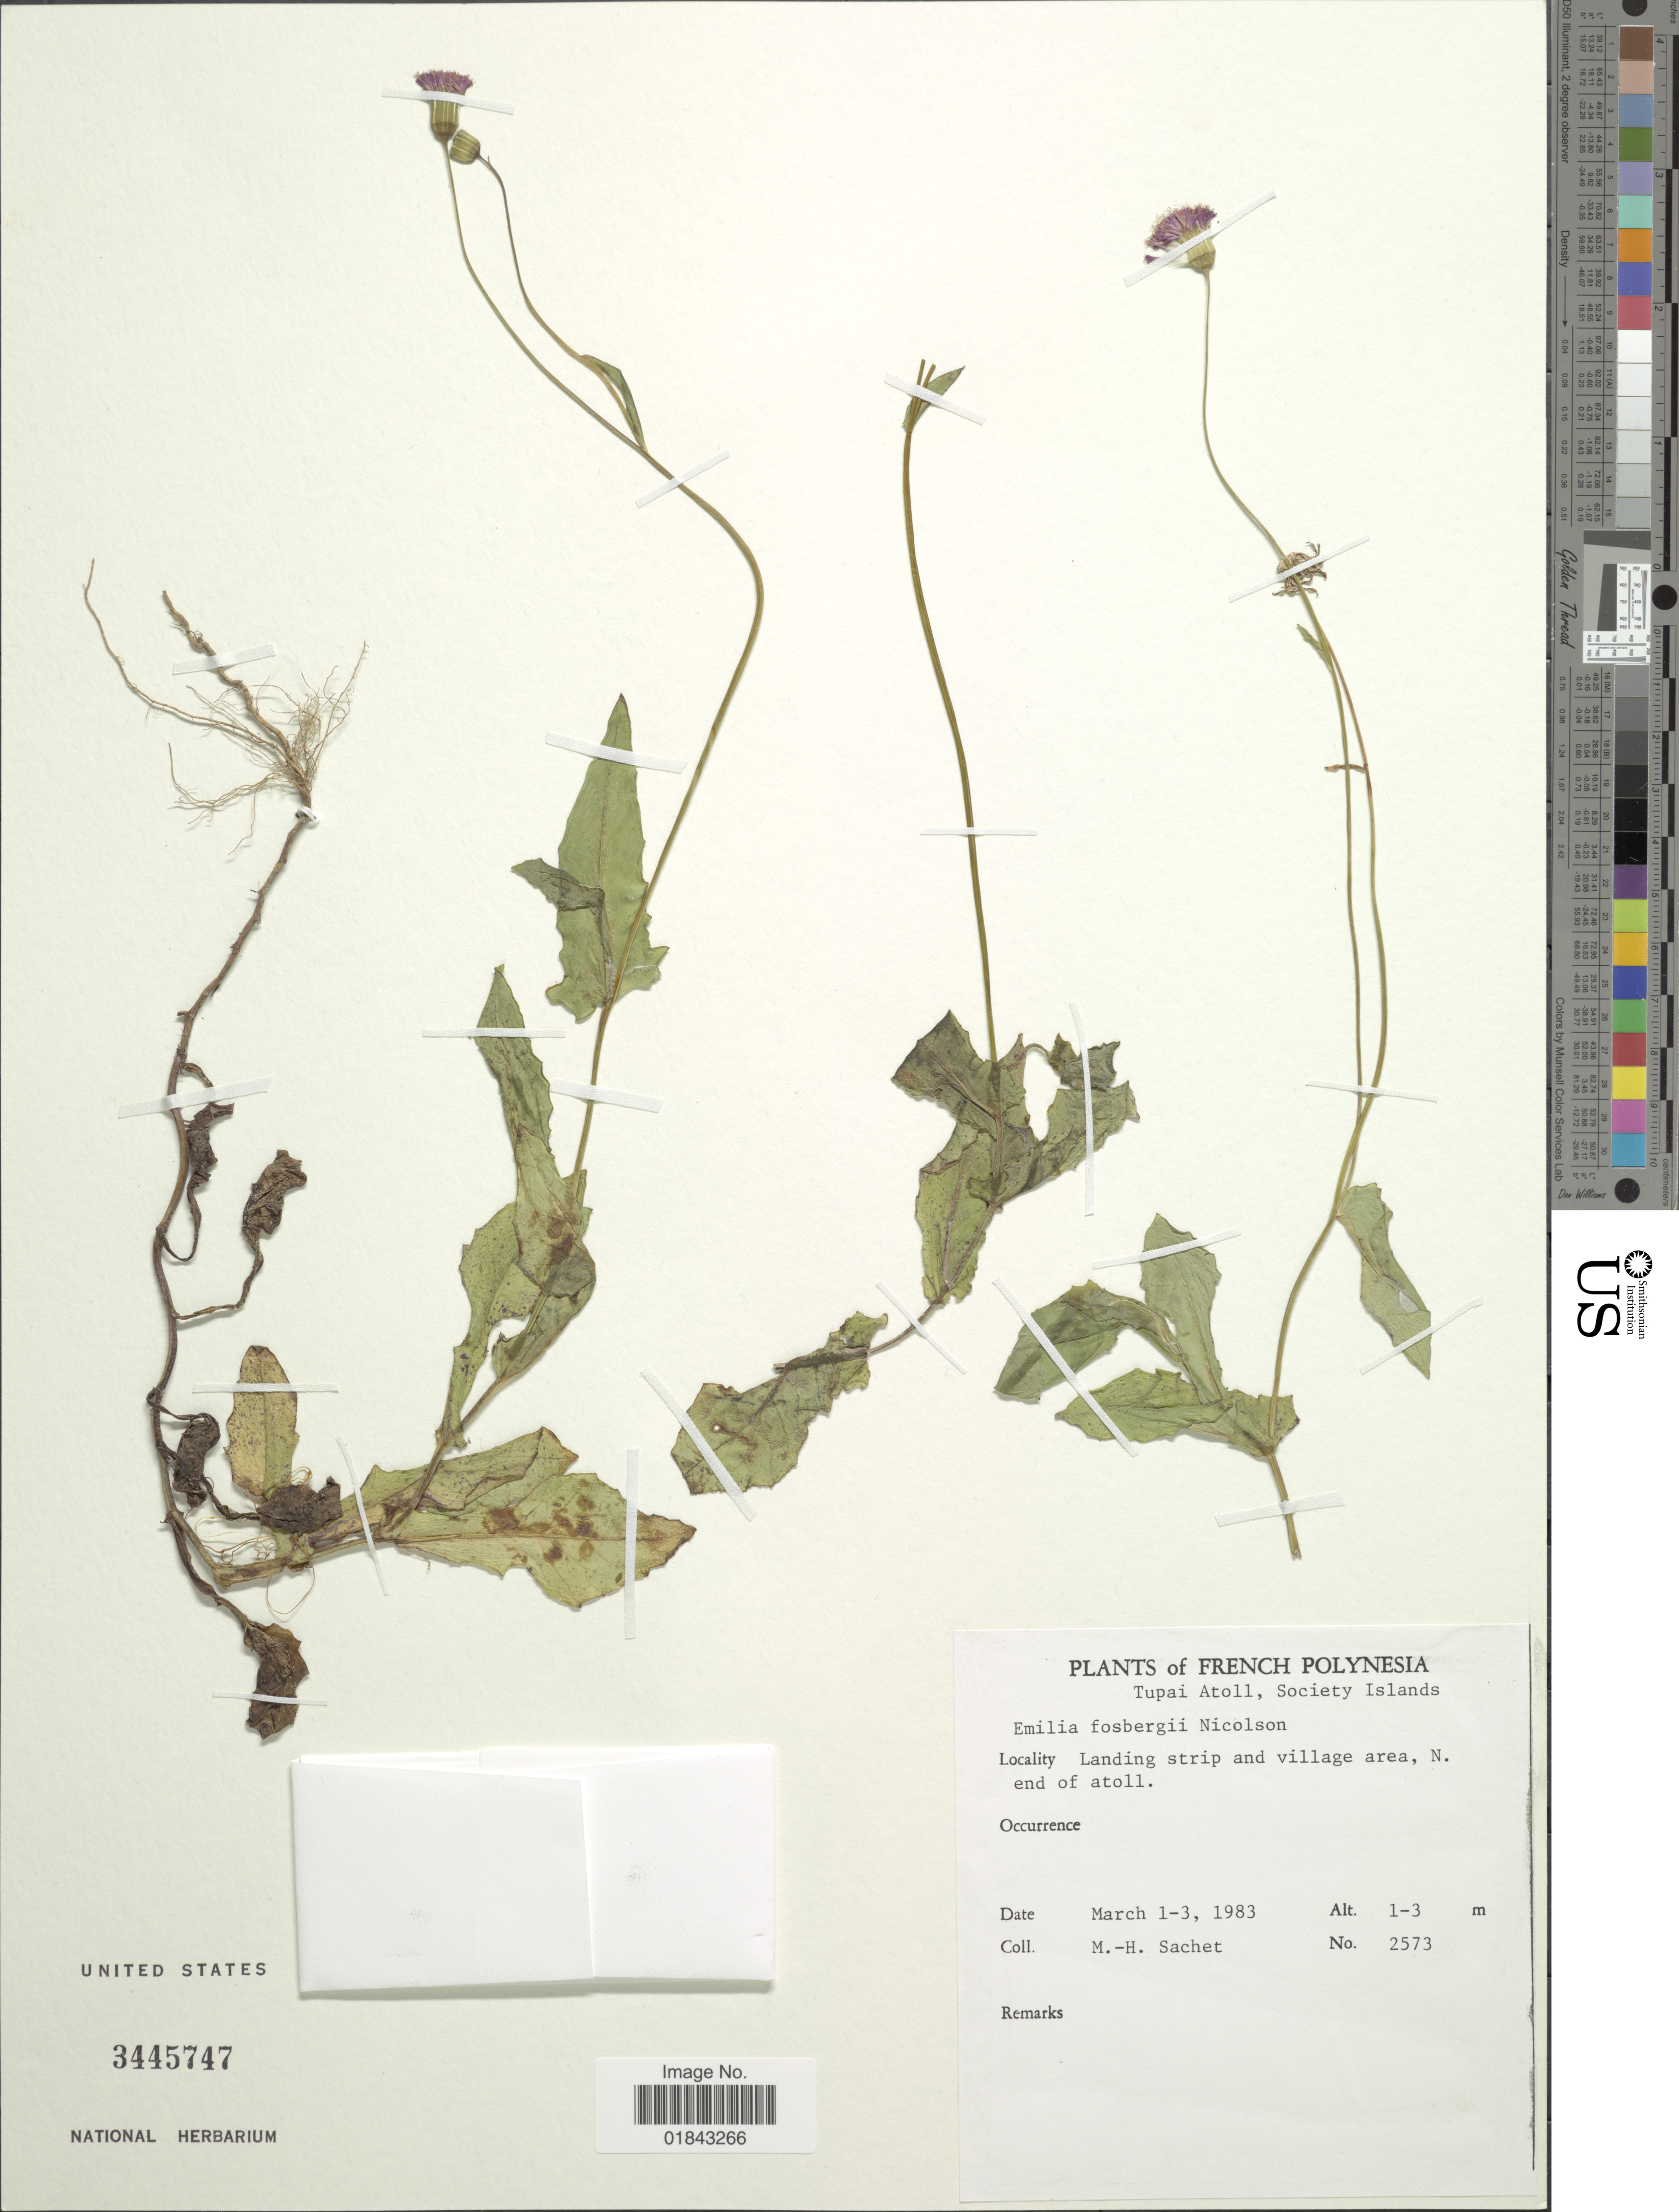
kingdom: Plantae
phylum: Tracheophyta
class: Magnoliopsida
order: Asterales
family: Asteraceae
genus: Emilia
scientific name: Emilia fosbergii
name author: Nicolson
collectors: M.-H. Sachet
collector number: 2573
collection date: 1983-03-01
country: French Polynesia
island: Tupai Atoll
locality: Tupai Atoll, Society Islands, landing strip and village area, N. end of atoll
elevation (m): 1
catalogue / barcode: US 3445747